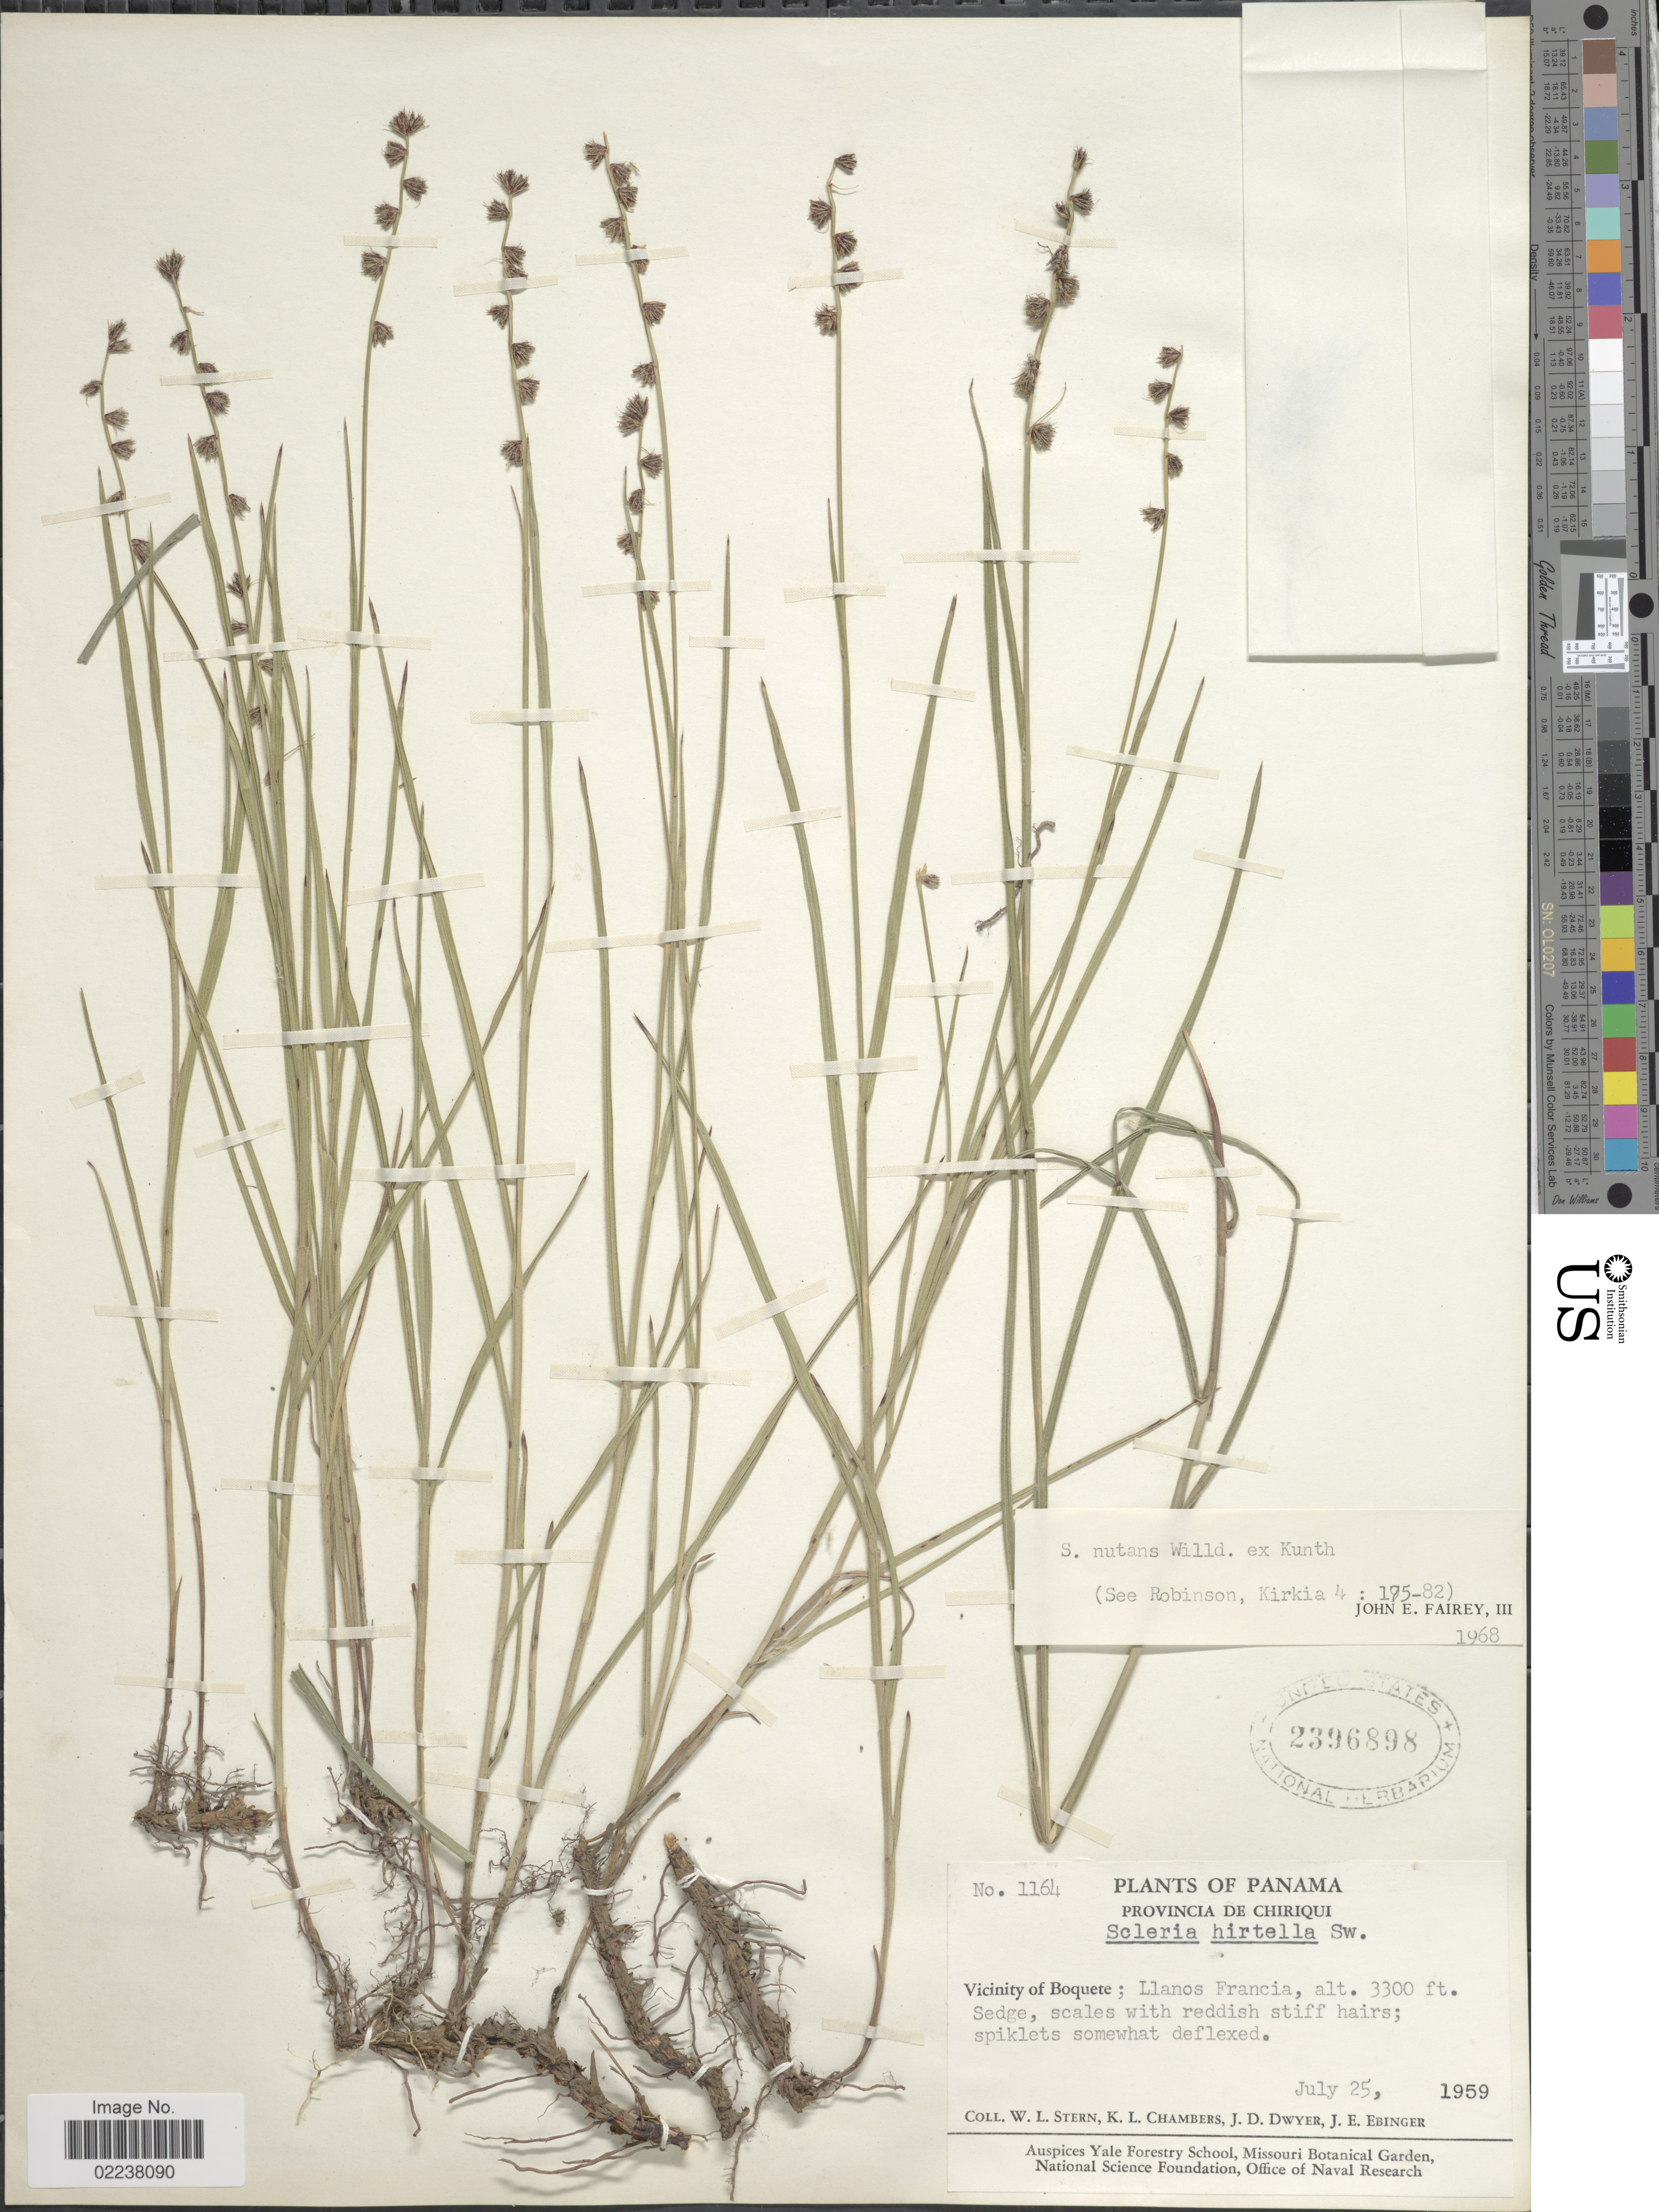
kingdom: Plantae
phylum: Tracheophyta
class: Liliopsida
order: Poales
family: Cyperaceae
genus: Scleria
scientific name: Scleria distans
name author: Poir.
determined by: Strong, Mark T., (BOT), Smithsonian Institution - National Museum of Natural History (UNITED STATES)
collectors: W. L. Stern, K. Chambers, J. D. Dwyer & J. Ebinger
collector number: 1164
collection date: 1959-07-25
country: Panama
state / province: Chiriqui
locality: Vicinity of Boquete: Llanos Francia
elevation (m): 1006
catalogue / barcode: US 2396898